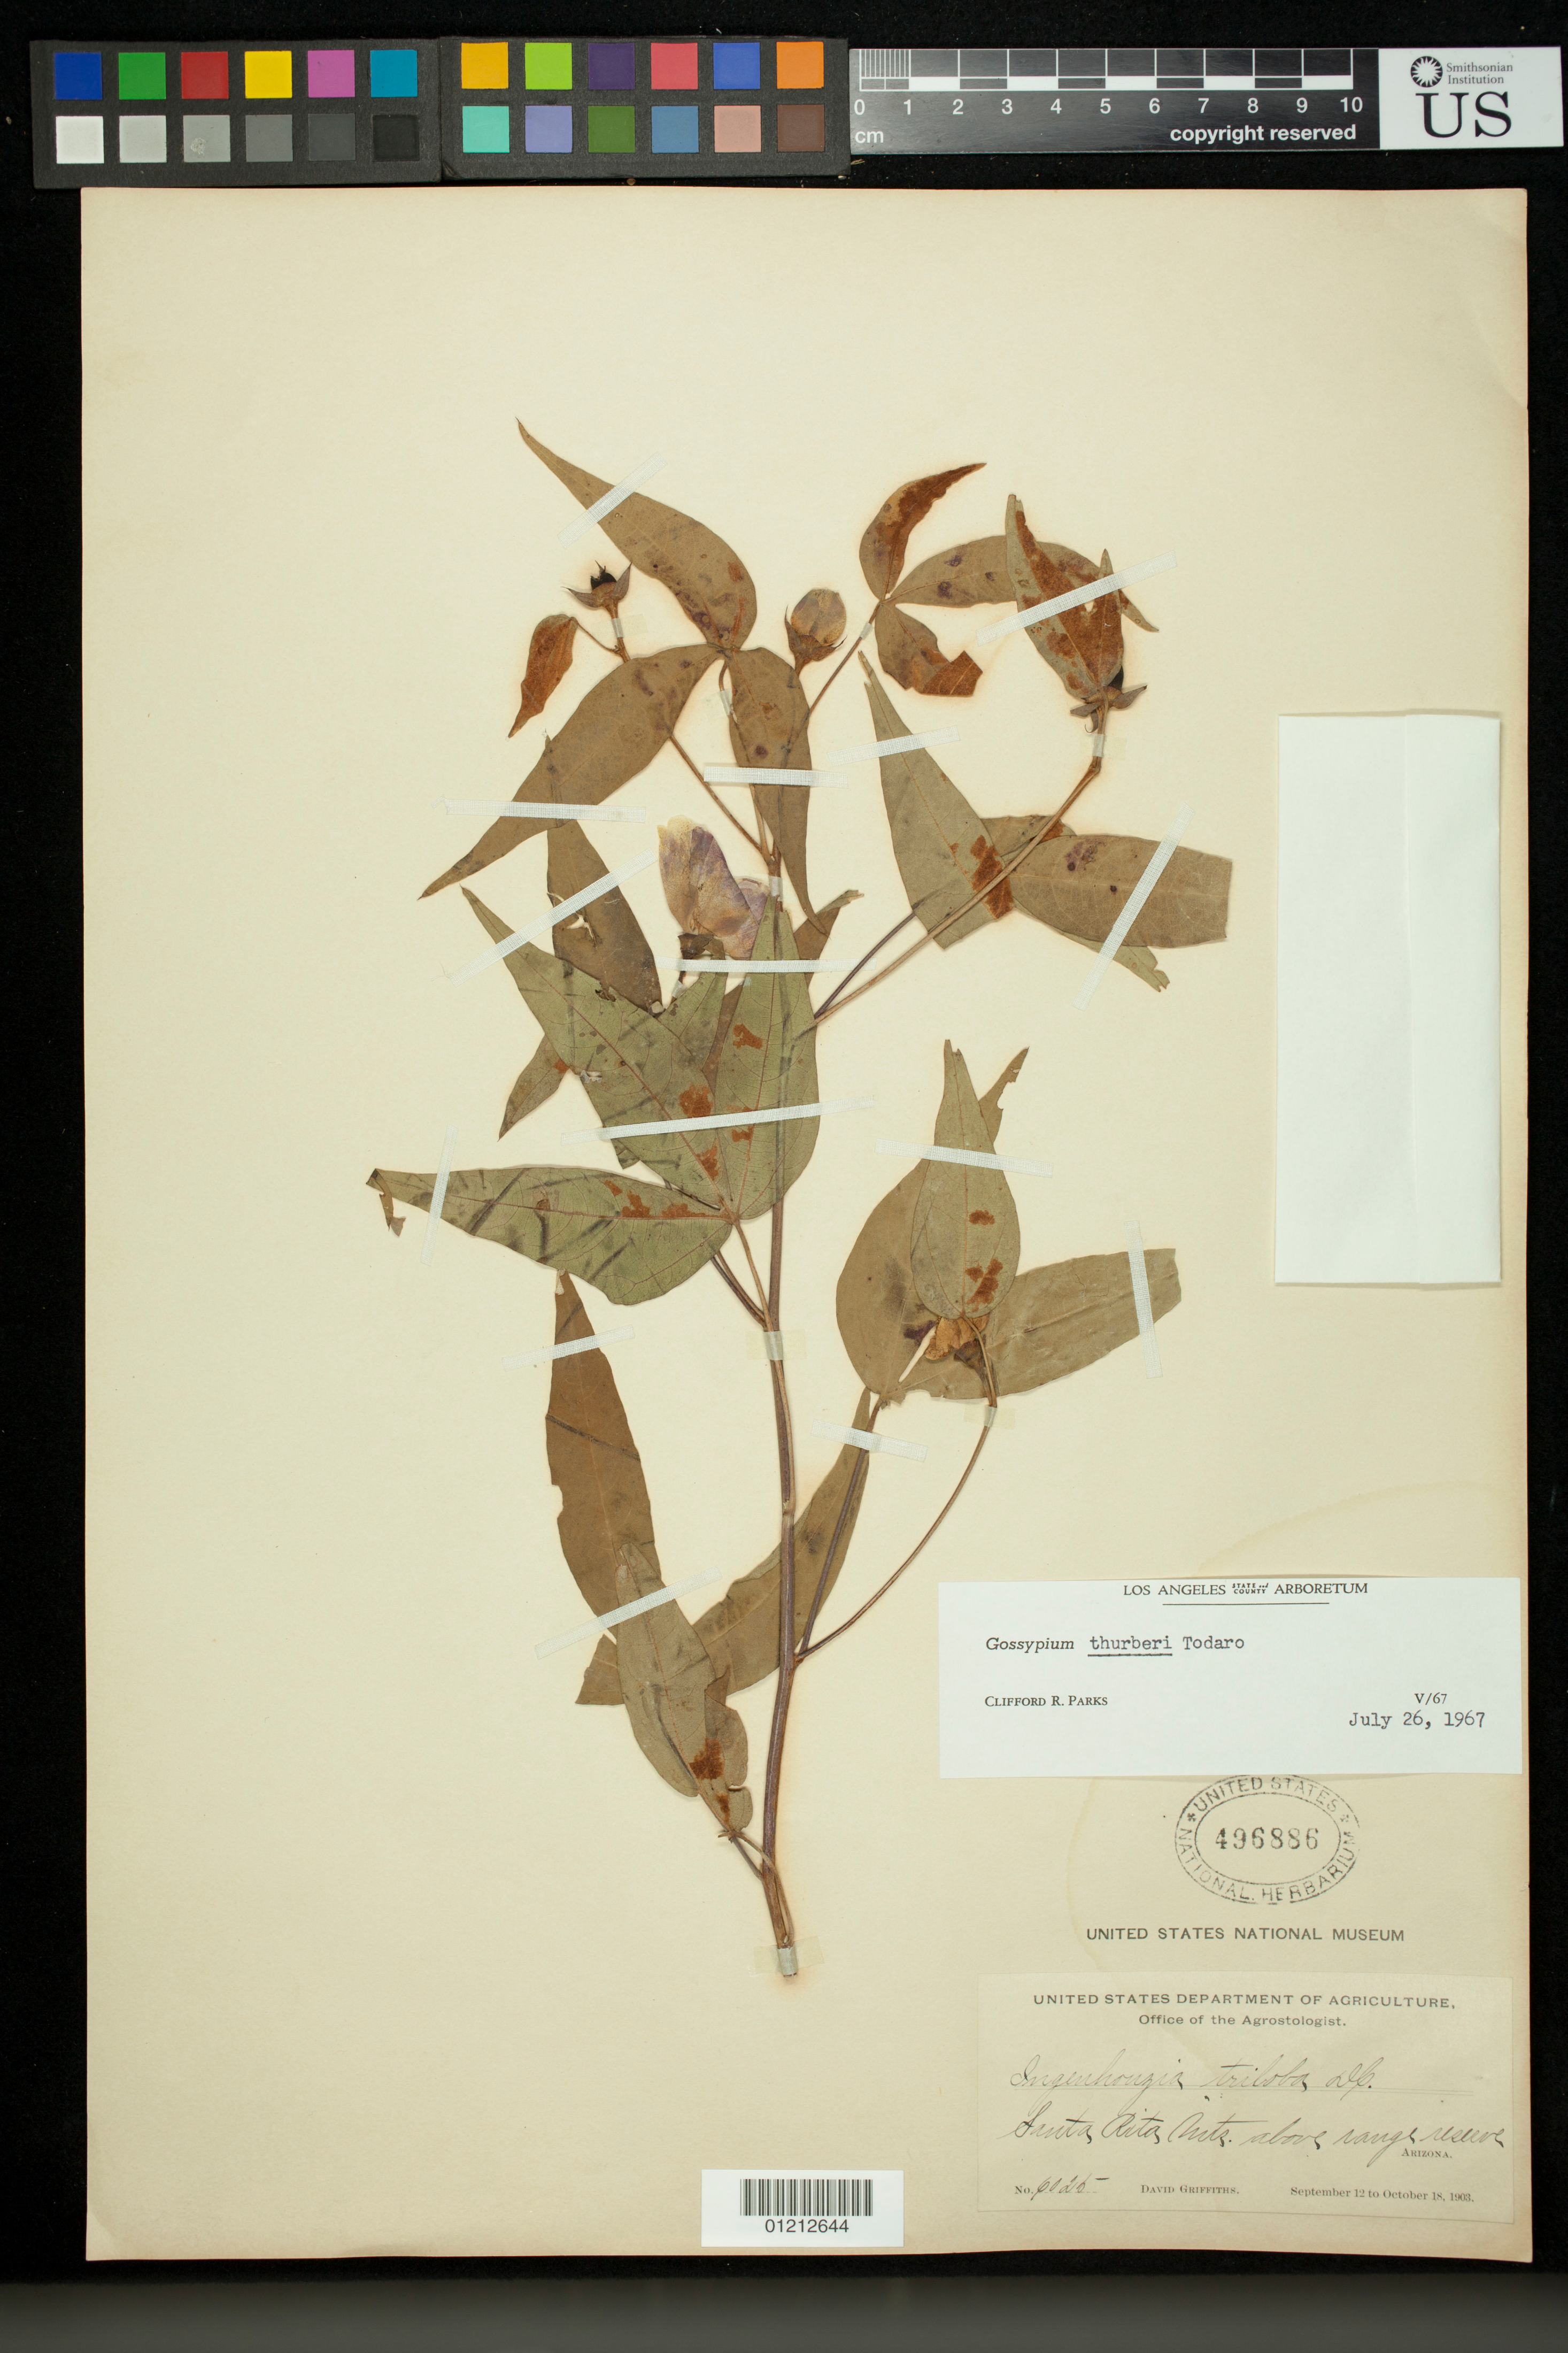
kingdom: Plantae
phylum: Tracheophyta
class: Magnoliopsida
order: Malvales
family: Malvaceae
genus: Gossypium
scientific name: Gossypium thurberi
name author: Tod.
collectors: D. Griffiths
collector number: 6025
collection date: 1903-09-12/1903-10-18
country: United States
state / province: Arizona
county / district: Santa Cruz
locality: Santa Rita Mountains above range reserve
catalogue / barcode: US 496886